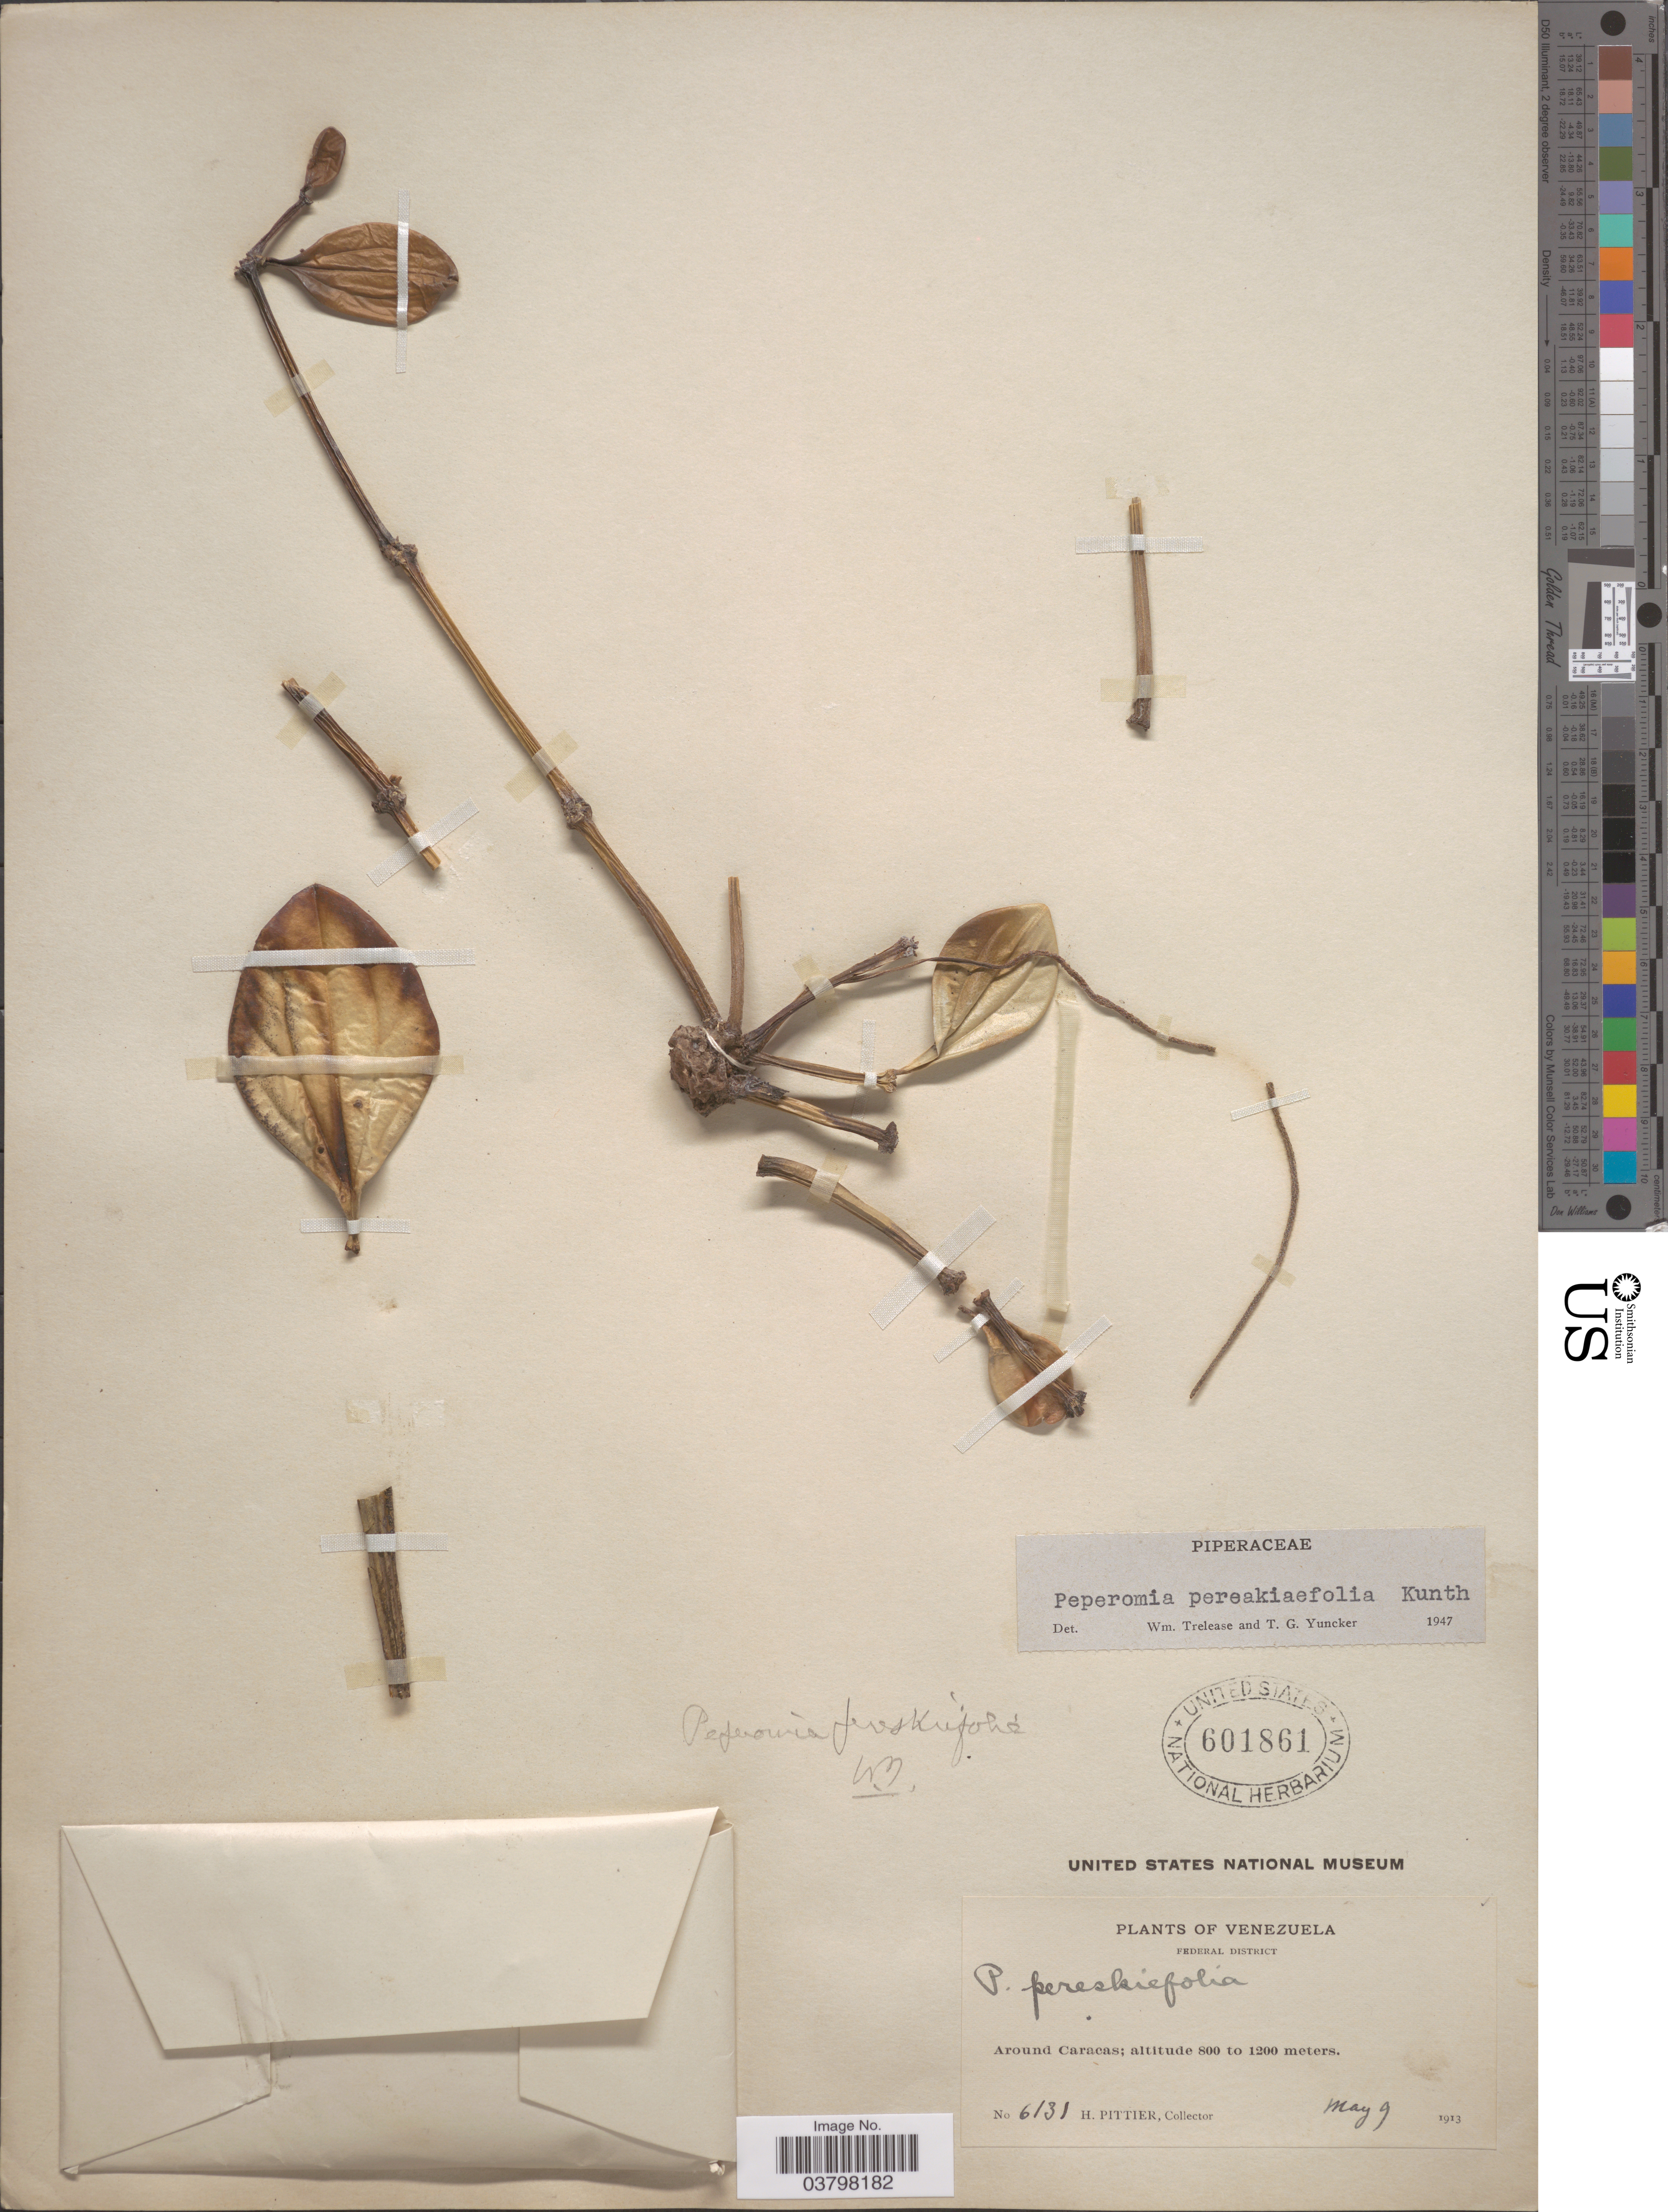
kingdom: Plantae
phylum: Tracheophyta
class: Magnoliopsida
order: Piperales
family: Piperaceae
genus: Peperomia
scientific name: Peperomia pereskiifolia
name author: (Jacq.) Kunth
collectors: H. F. Pittier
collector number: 6131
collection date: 1913-05-09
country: Venezuela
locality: Federal District. Around Caracas.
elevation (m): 800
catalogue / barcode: US 601861